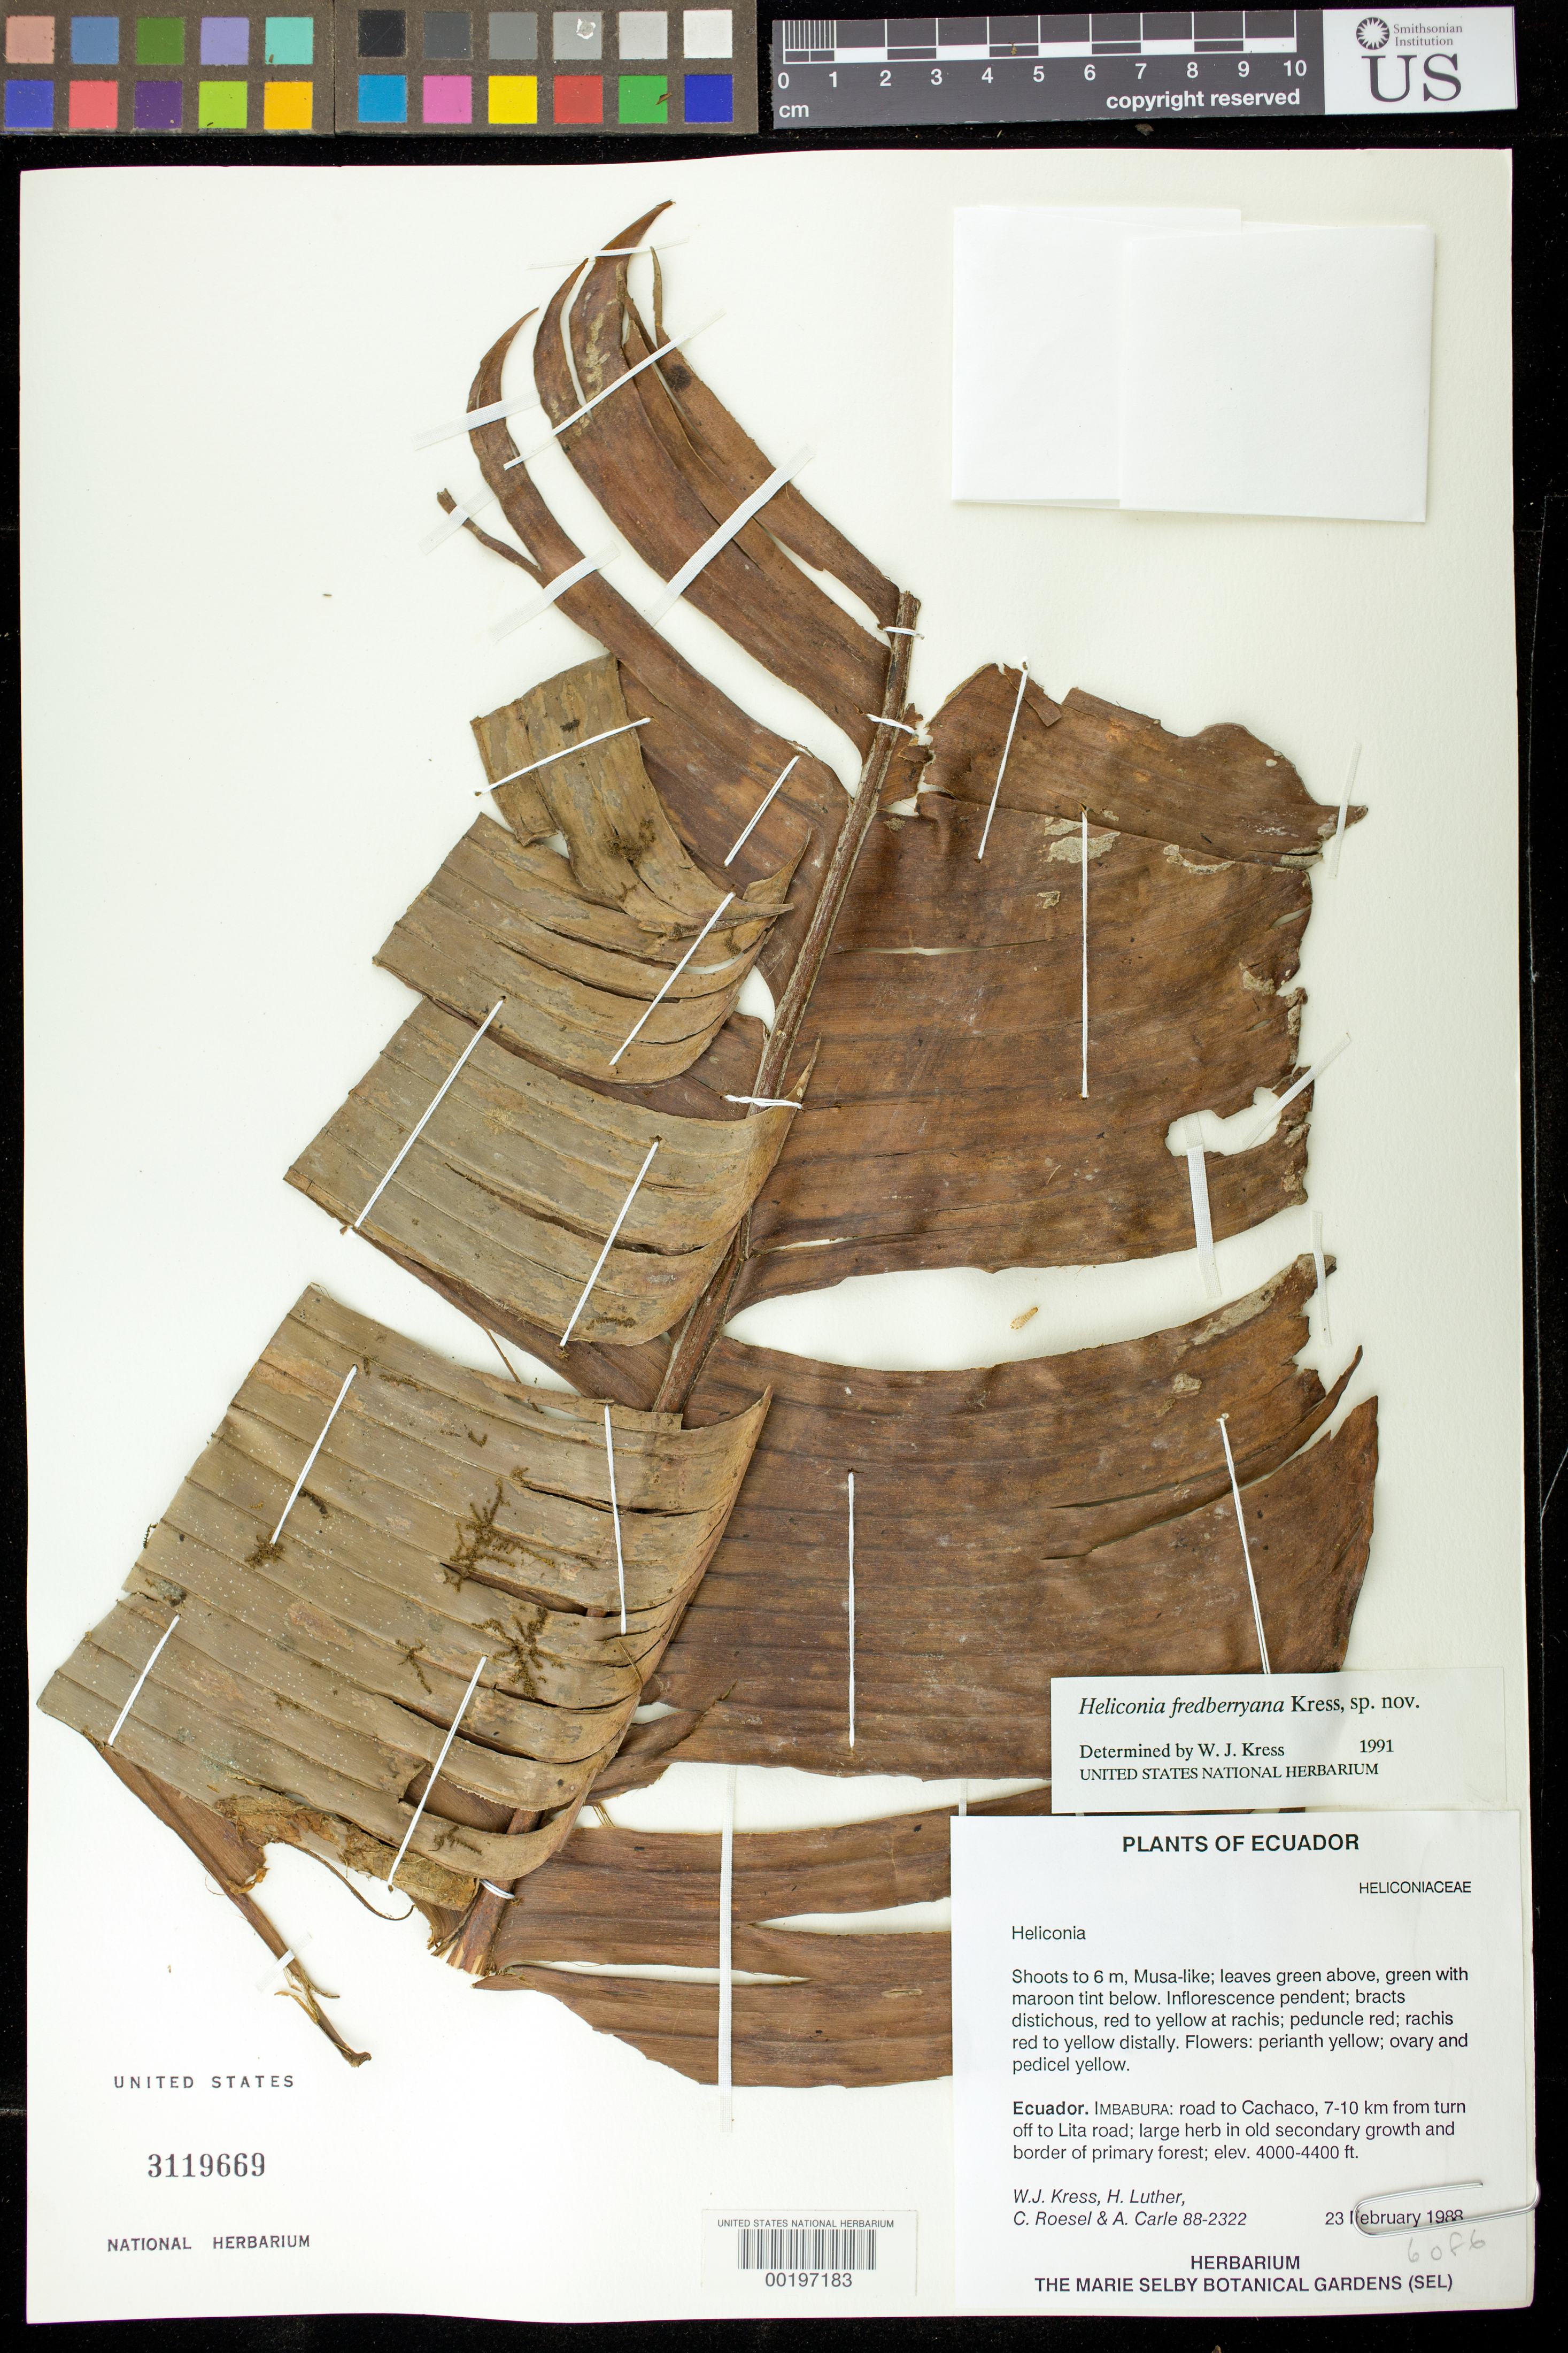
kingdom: Plantae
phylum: Tracheophyta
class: Liliopsida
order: Zingiberales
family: Heliconiaceae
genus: Heliconia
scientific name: Heliconia fredberryana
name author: W.J. Kress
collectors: W. J. Kress, C. S. Roesel, A. Carle & Harry E. Luther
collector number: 88-2322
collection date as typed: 23 Feb 1988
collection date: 1988-02-23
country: Ecuador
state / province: Imbabura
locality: Road to Cachaco, 7-10 km from turn of L to Lita road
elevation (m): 1219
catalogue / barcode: US 3119669